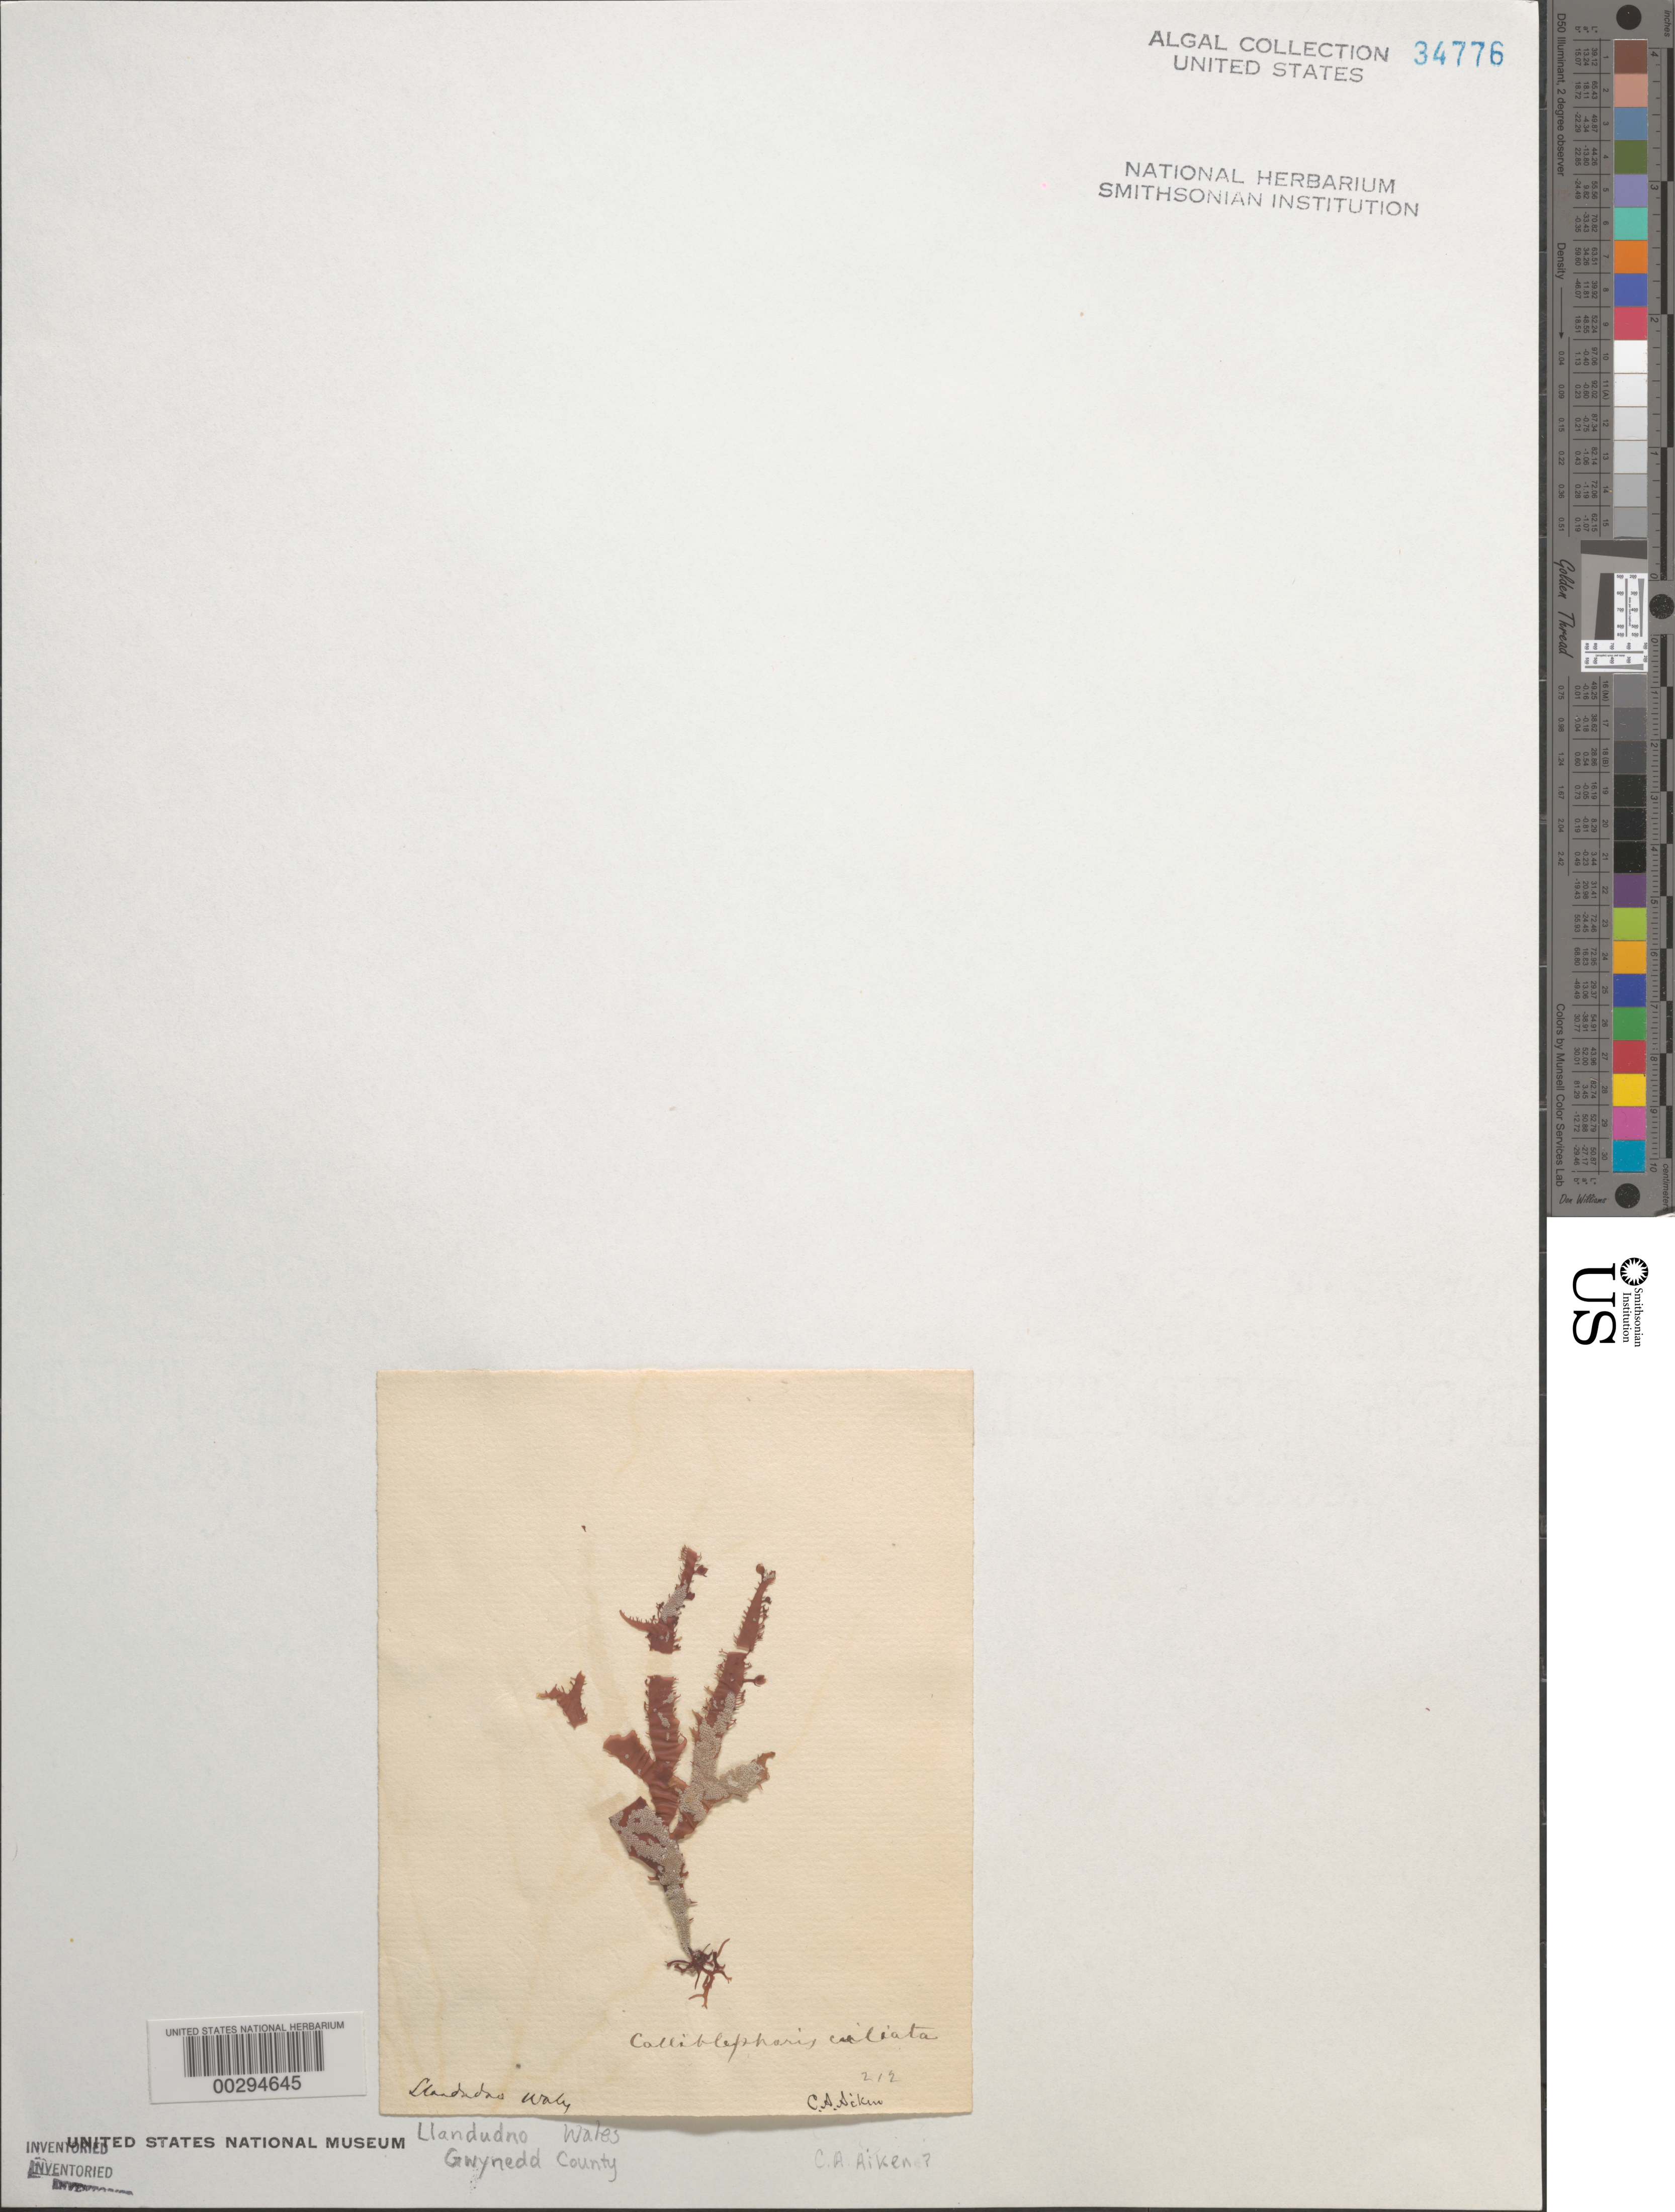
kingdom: Plantae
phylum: Rhodophyta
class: Florideophyceae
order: Gigartinales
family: Cystocloniaceae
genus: Calliblepharis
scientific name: Calliblepharis ciliata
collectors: C. A. Aiken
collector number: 212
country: United Kingdom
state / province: Wales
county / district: Gwynedd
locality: Llandudno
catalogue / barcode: US 34776